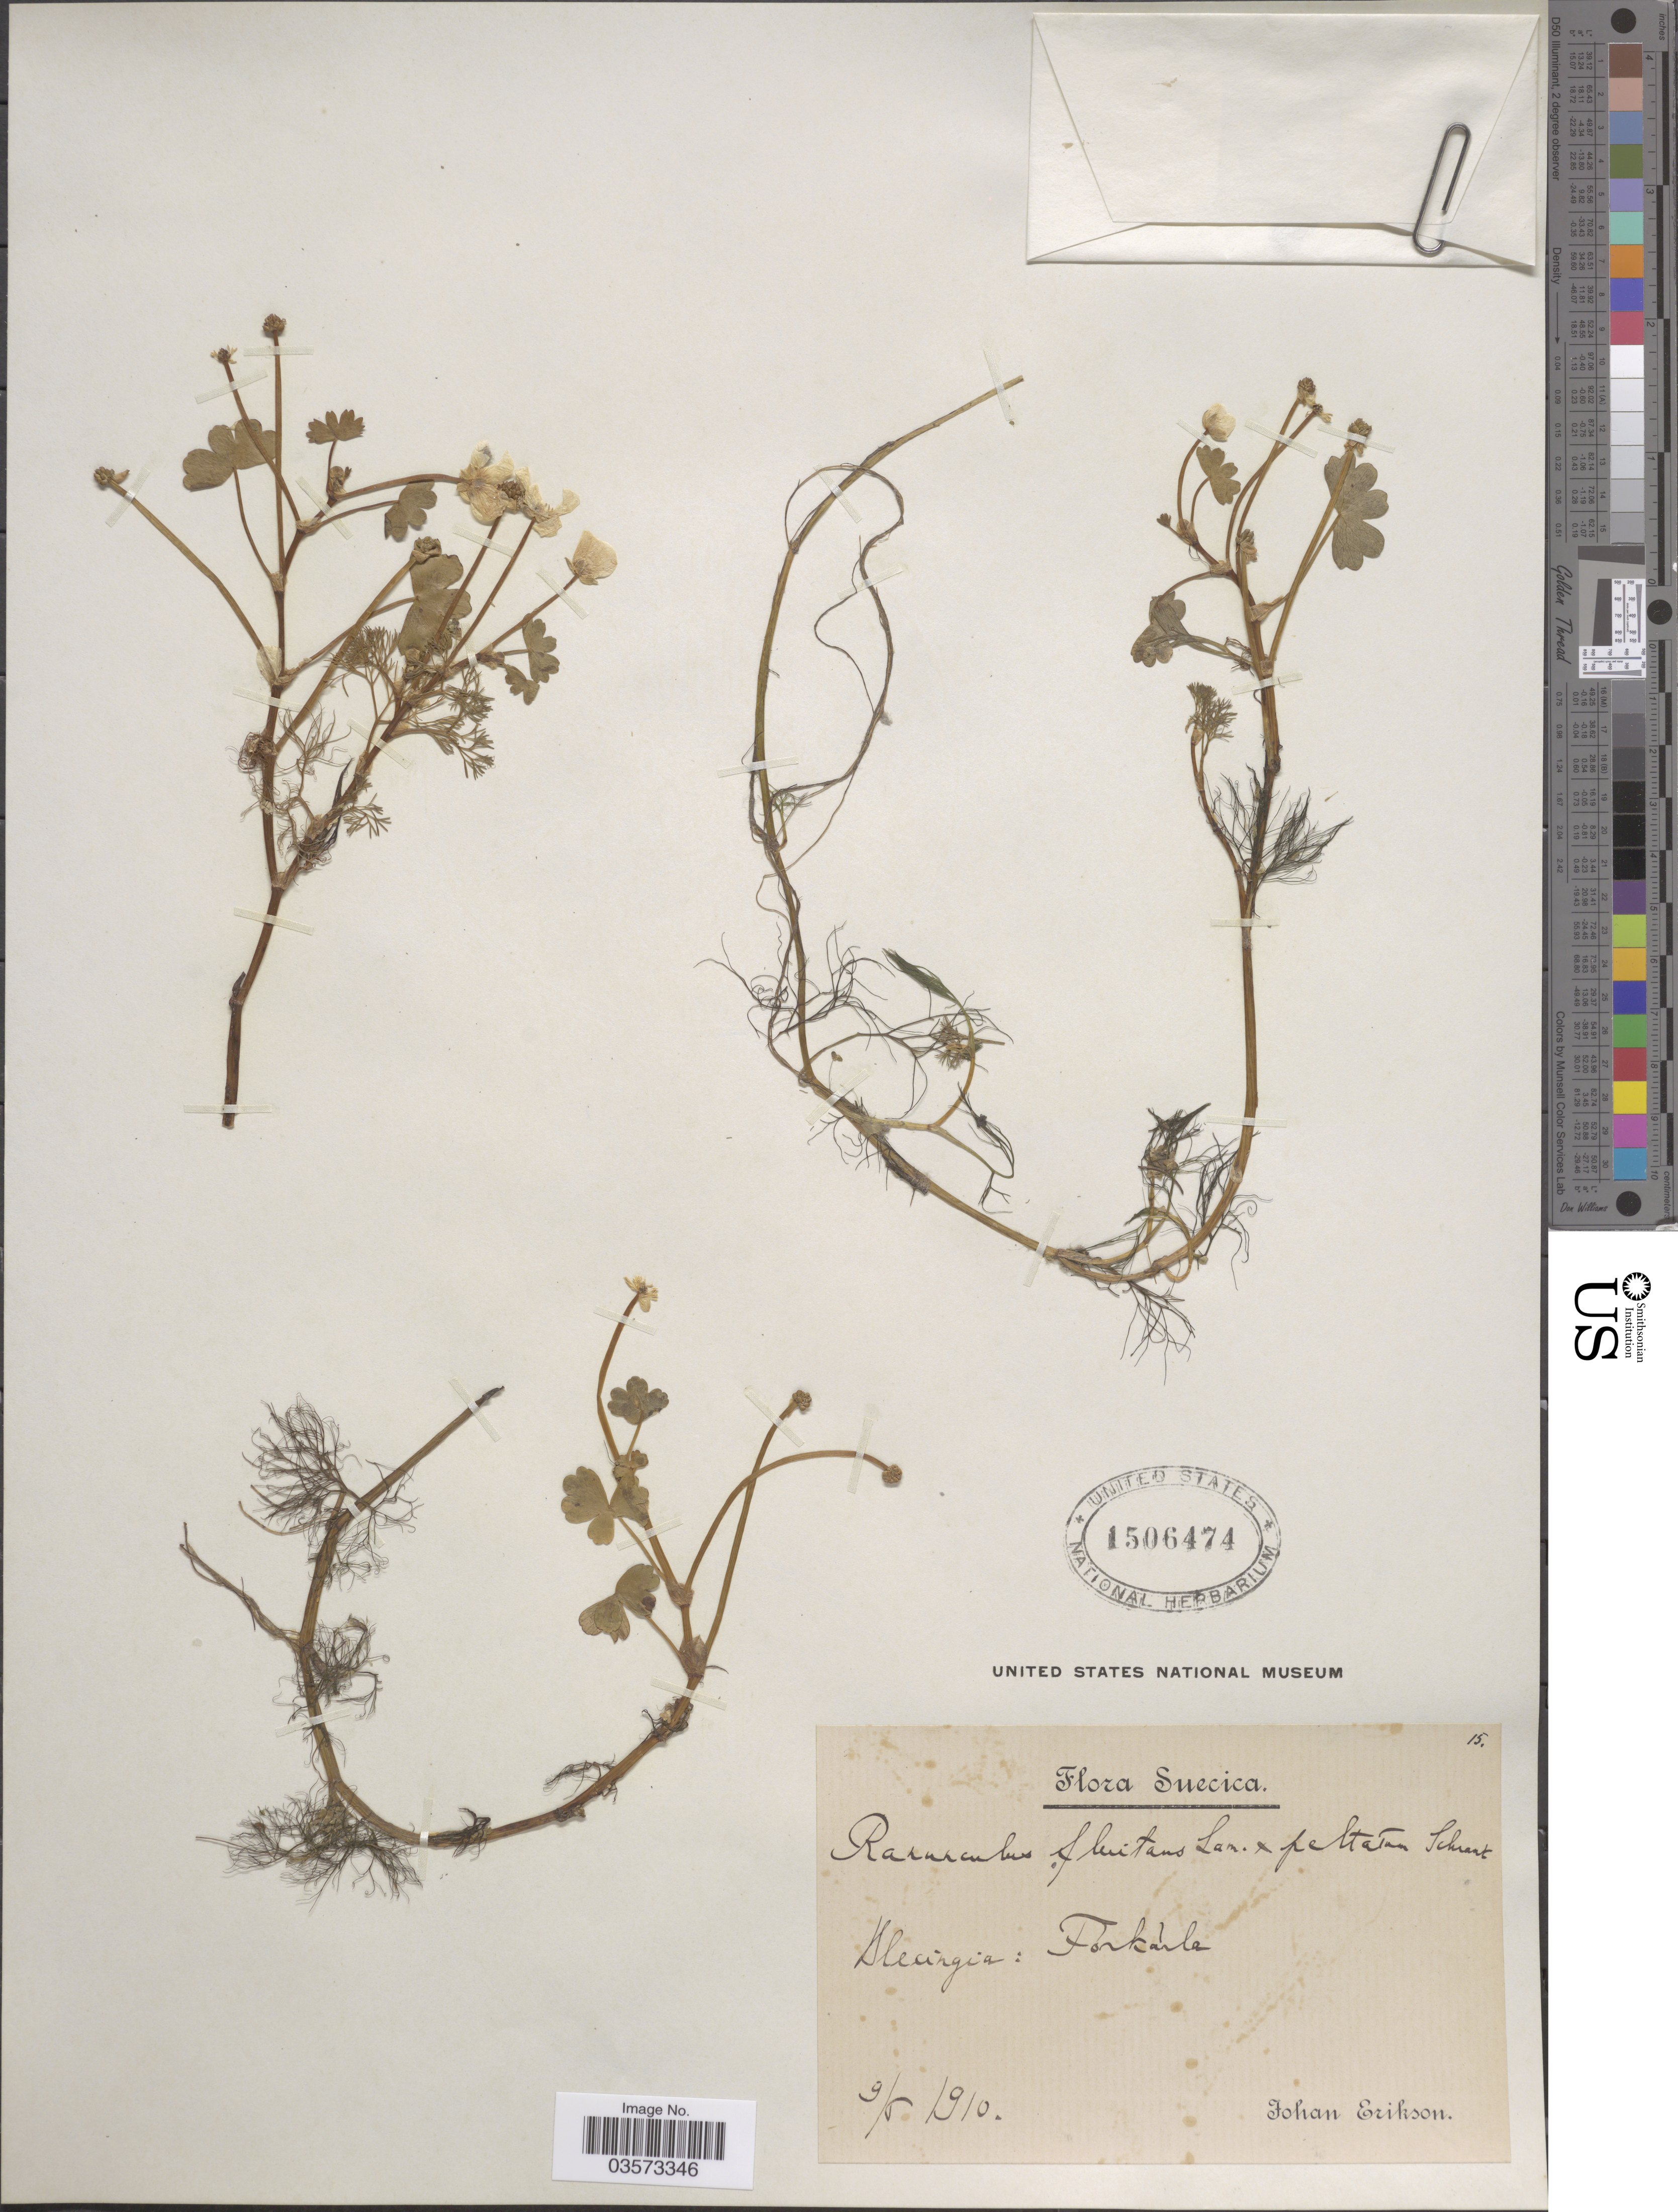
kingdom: Plantae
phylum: Tracheophyta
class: Magnoliopsida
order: Ranunculales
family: Ranunculaceae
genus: Ranunculus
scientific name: Ranunculus fluitans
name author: Lam.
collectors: J. Erikson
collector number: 15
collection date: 1910-05-09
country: Sweden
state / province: Blekinge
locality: Blecingia: Forkárle.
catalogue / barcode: US 1506474